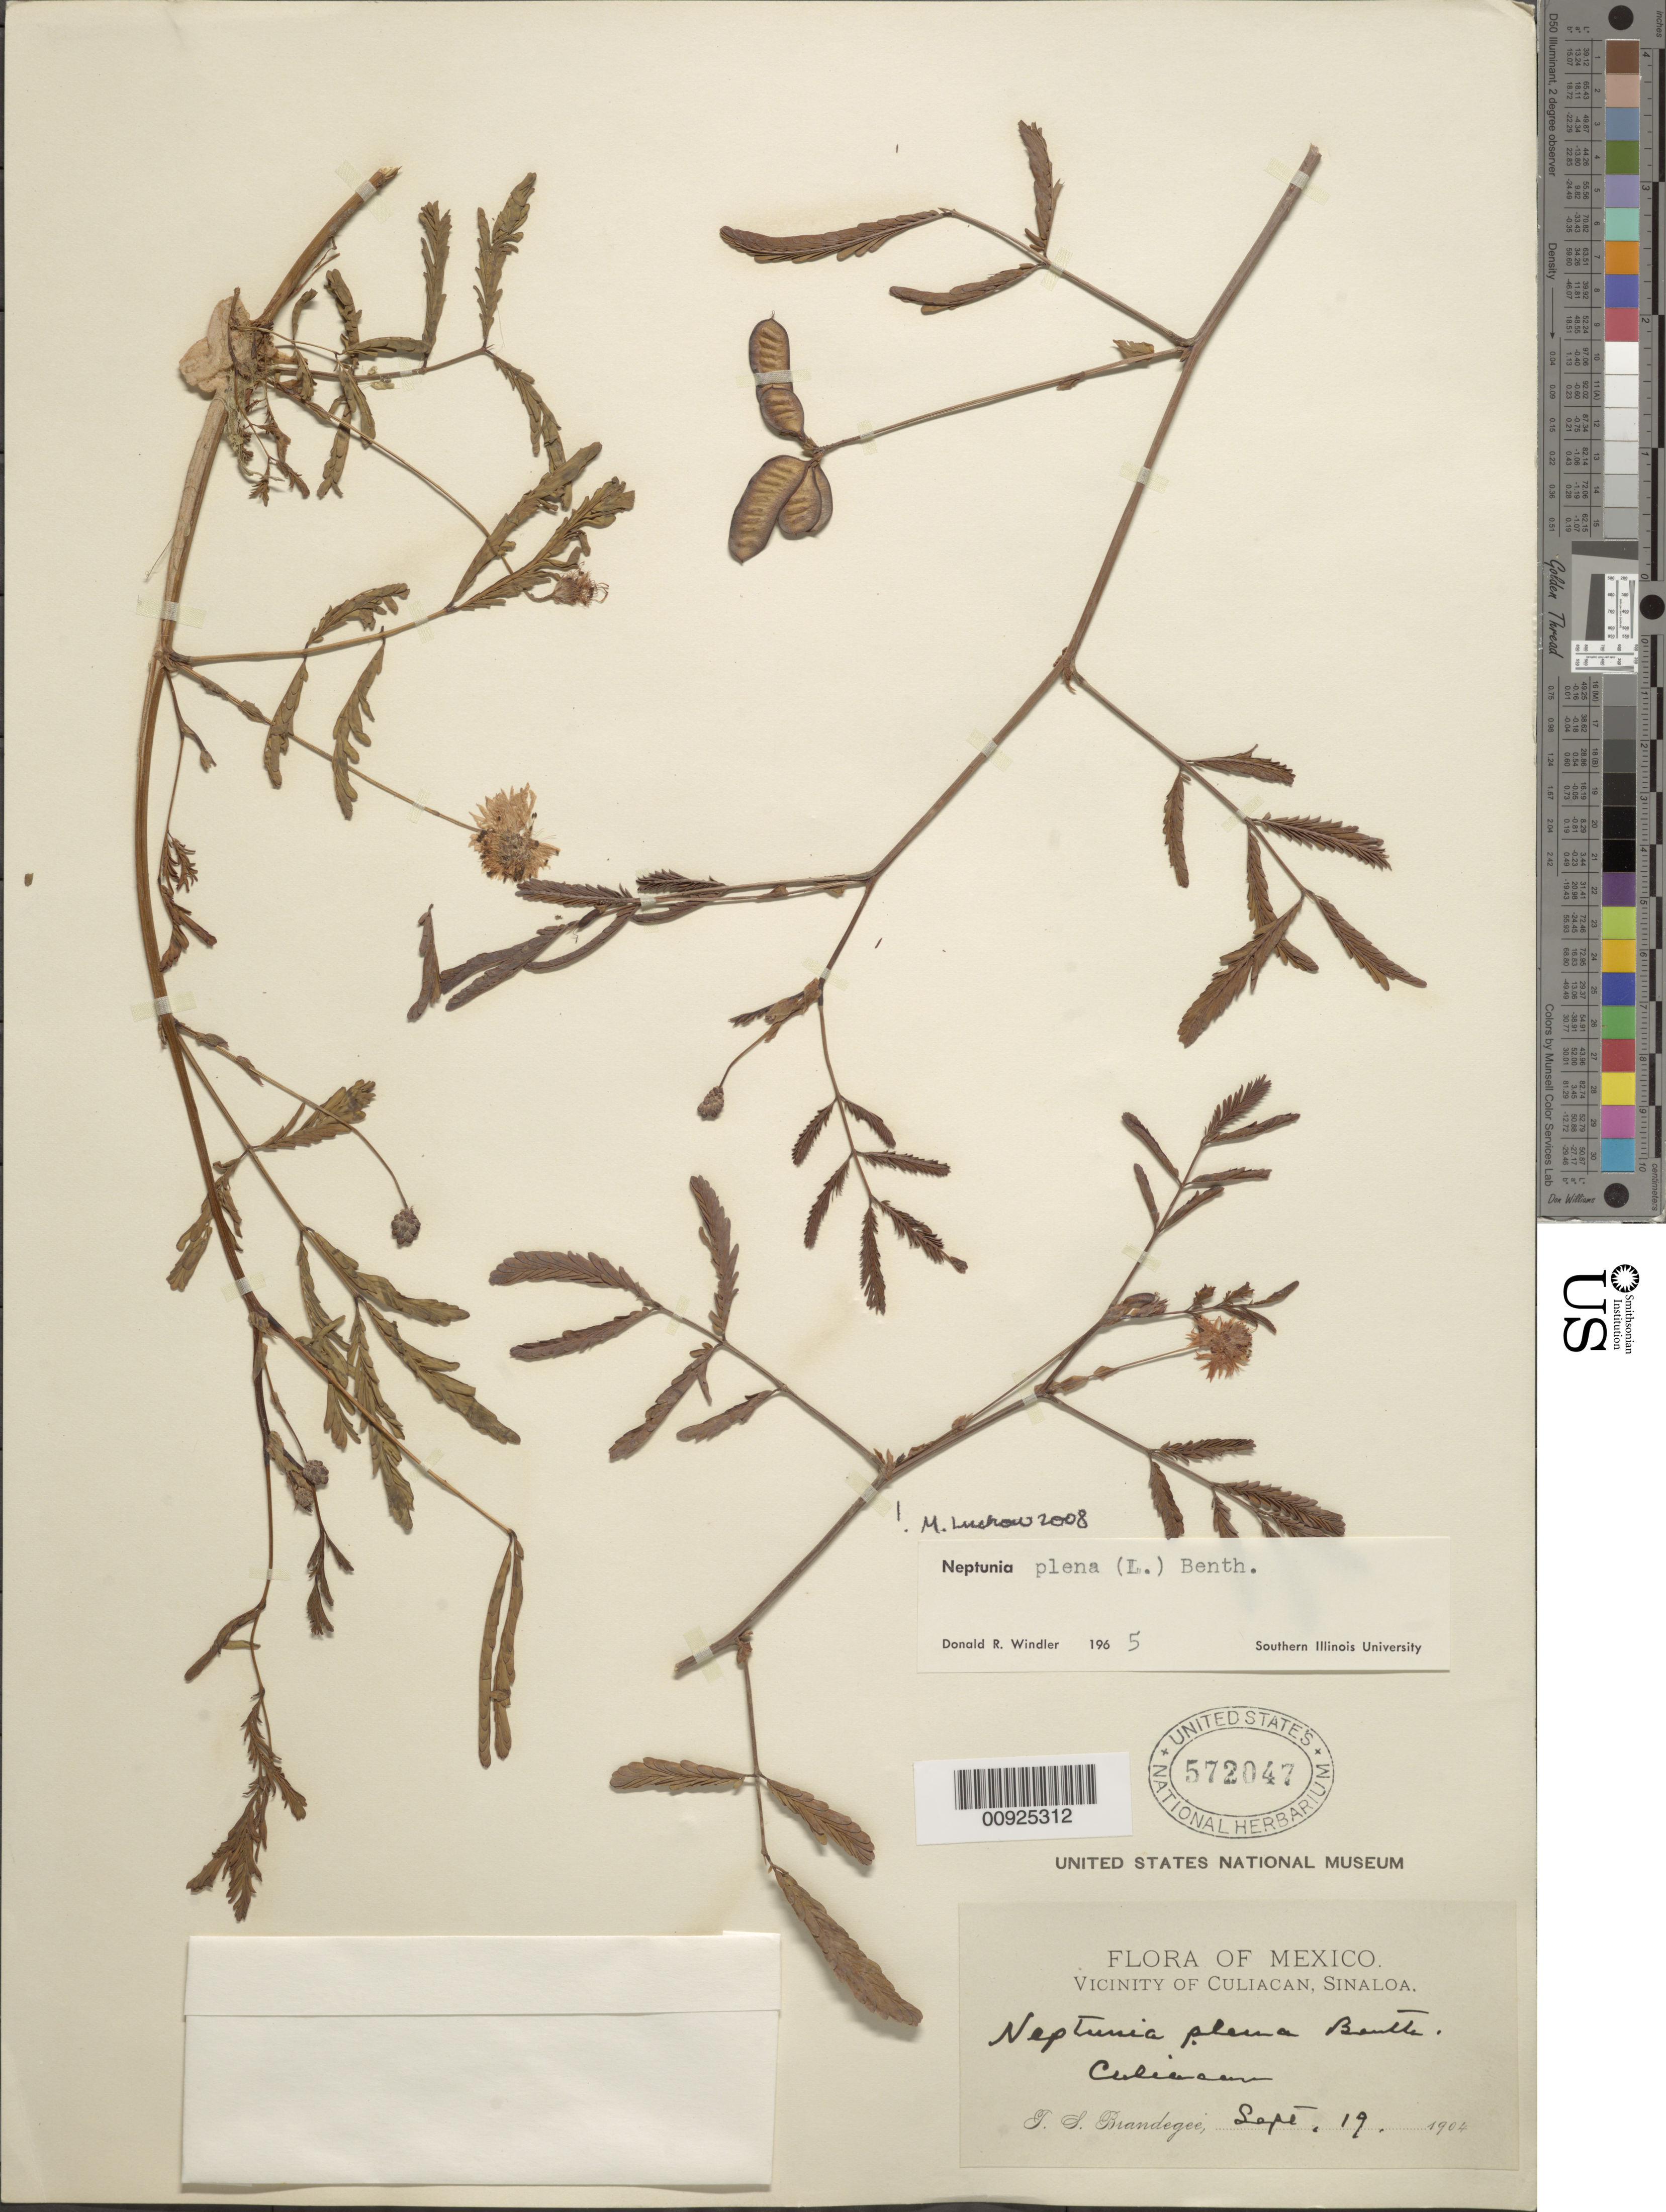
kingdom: Plantae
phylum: Tracheophyta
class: Magnoliopsida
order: Fabales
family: Fabaceae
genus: Neptunia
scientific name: Neptunia plena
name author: (L.) Benth.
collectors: T. S. Brandegee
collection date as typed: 19 Sep 1904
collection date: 1904-09-19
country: Mexico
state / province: Sinaloa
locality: Culiacan, Sinaloa.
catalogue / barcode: US 572047